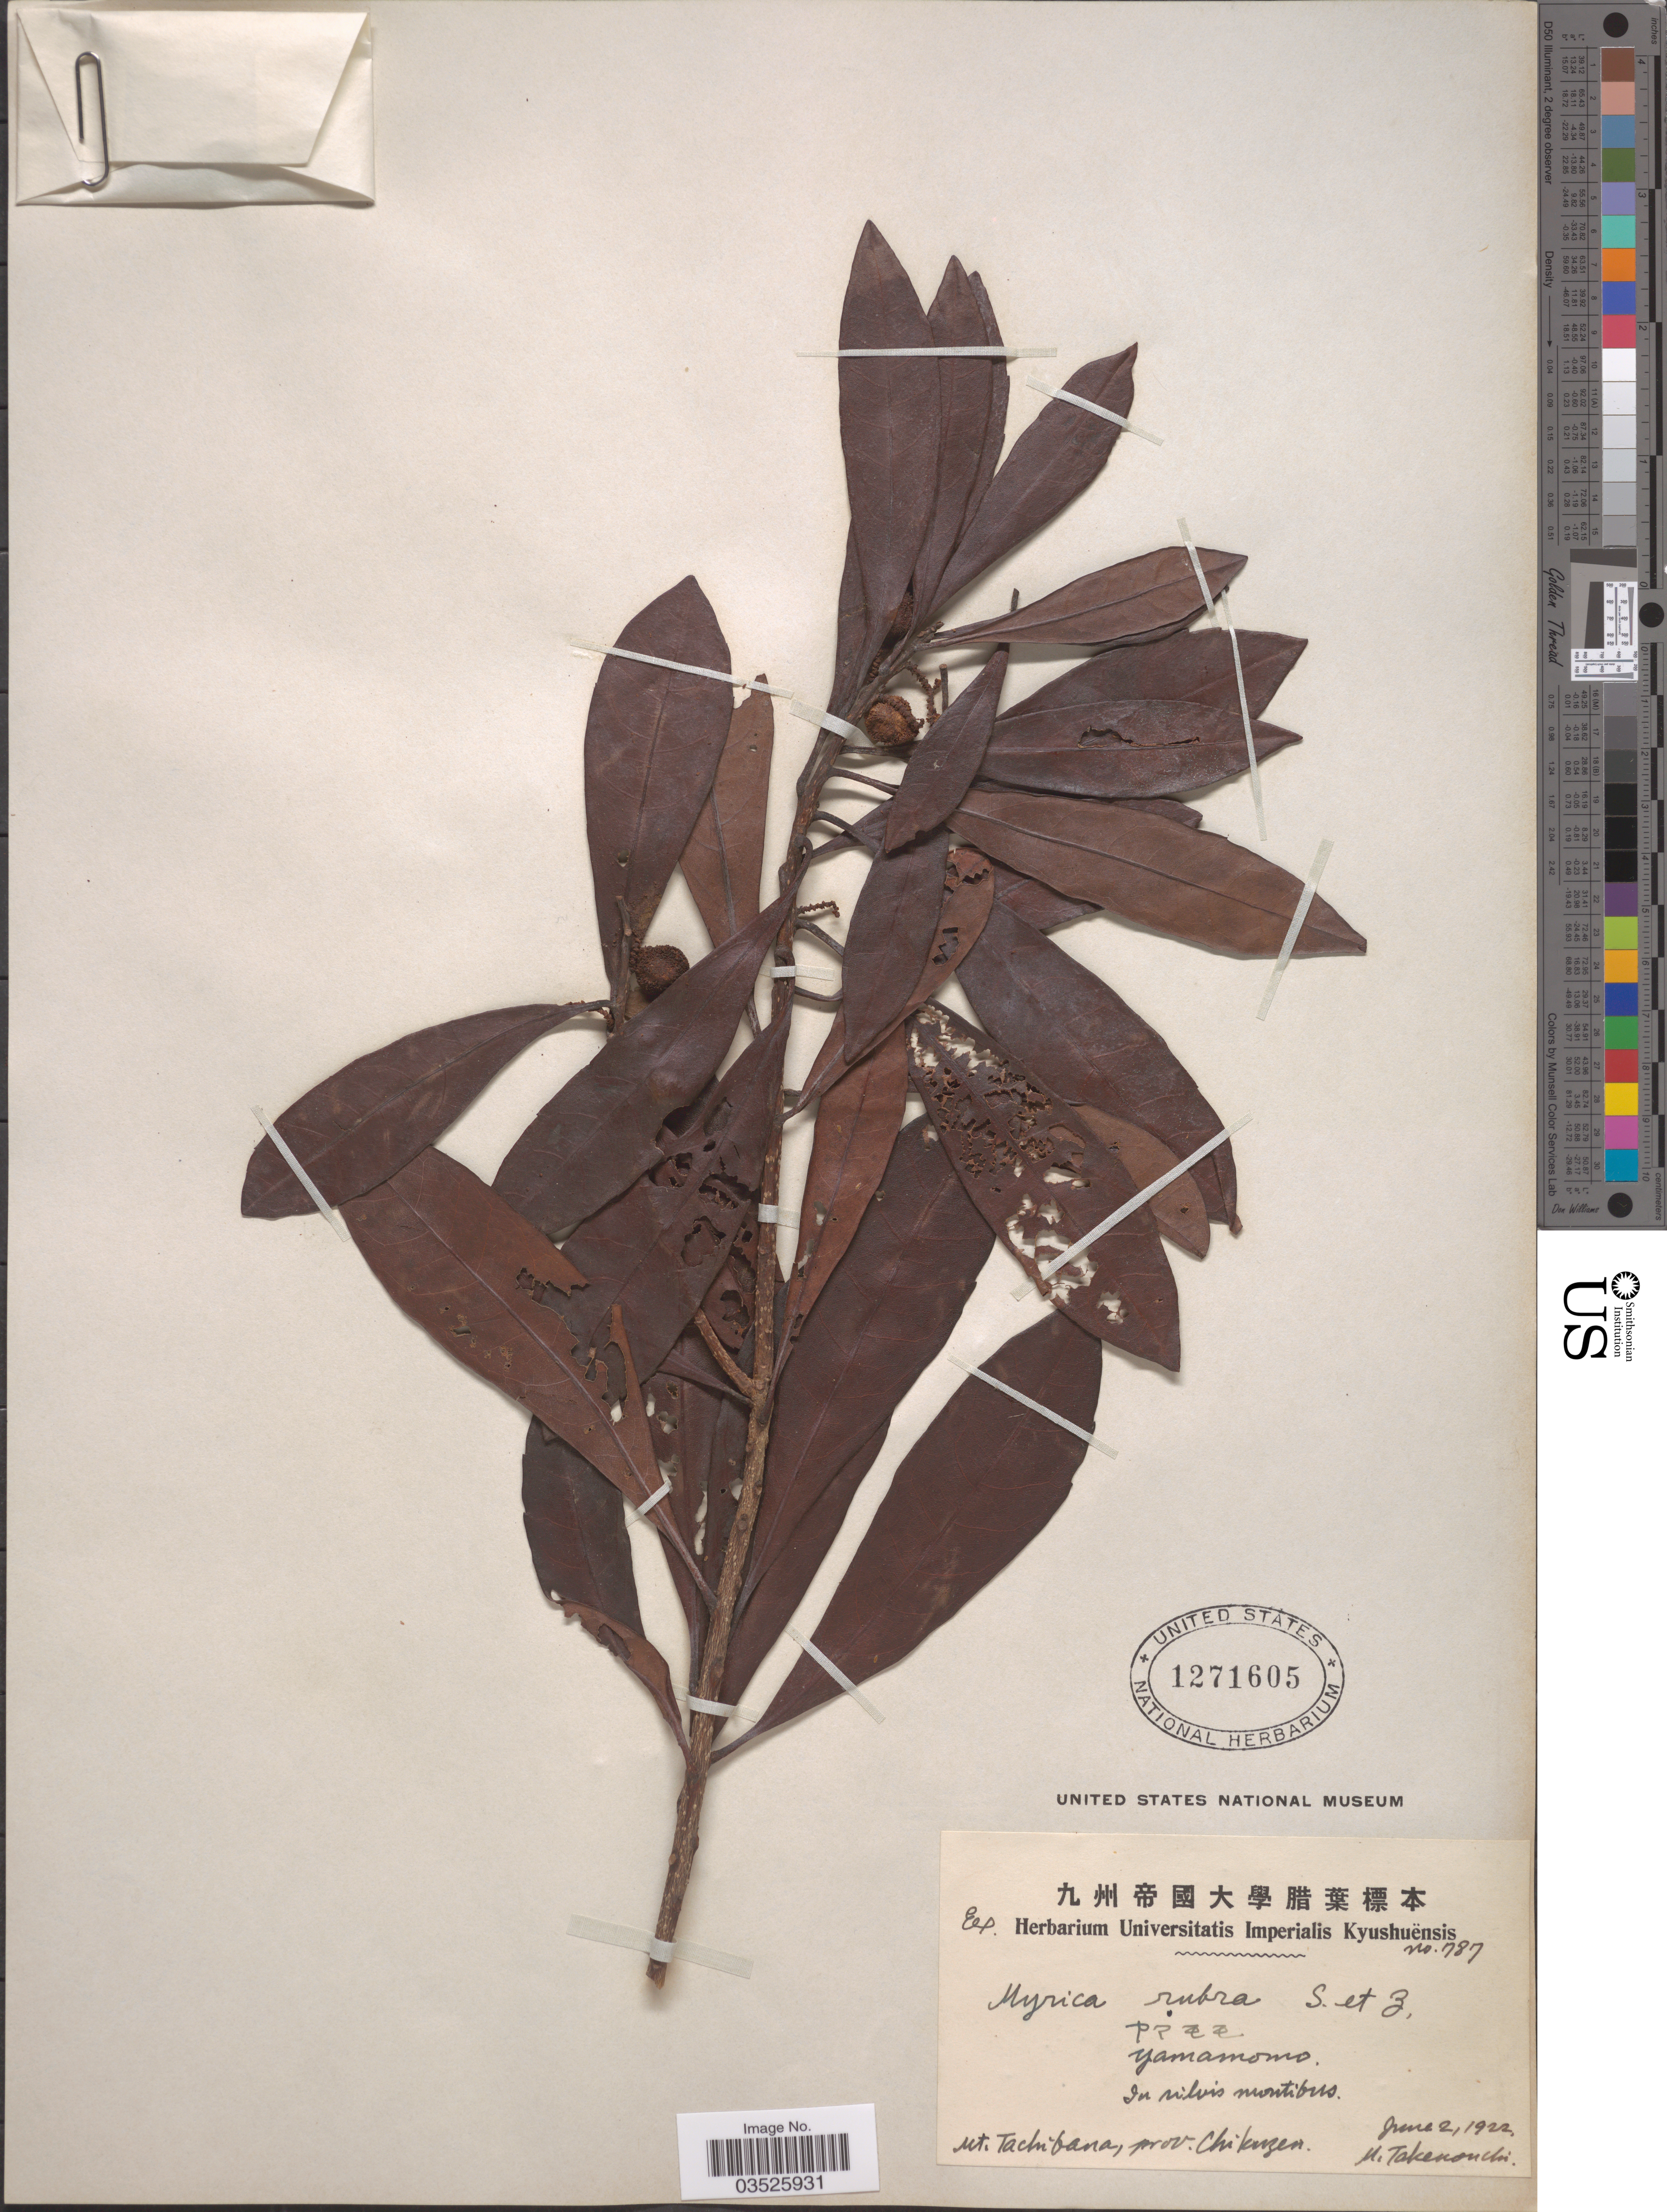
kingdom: Plantae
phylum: Tracheophyta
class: Magnoliopsida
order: Fagales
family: Myricaceae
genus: Morella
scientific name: Morella rubra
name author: Lour.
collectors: M. Takenouchi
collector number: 787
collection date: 1922-06-02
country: Japan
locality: Mt. Tachibana, prov. Chikuzen.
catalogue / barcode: US 1271605